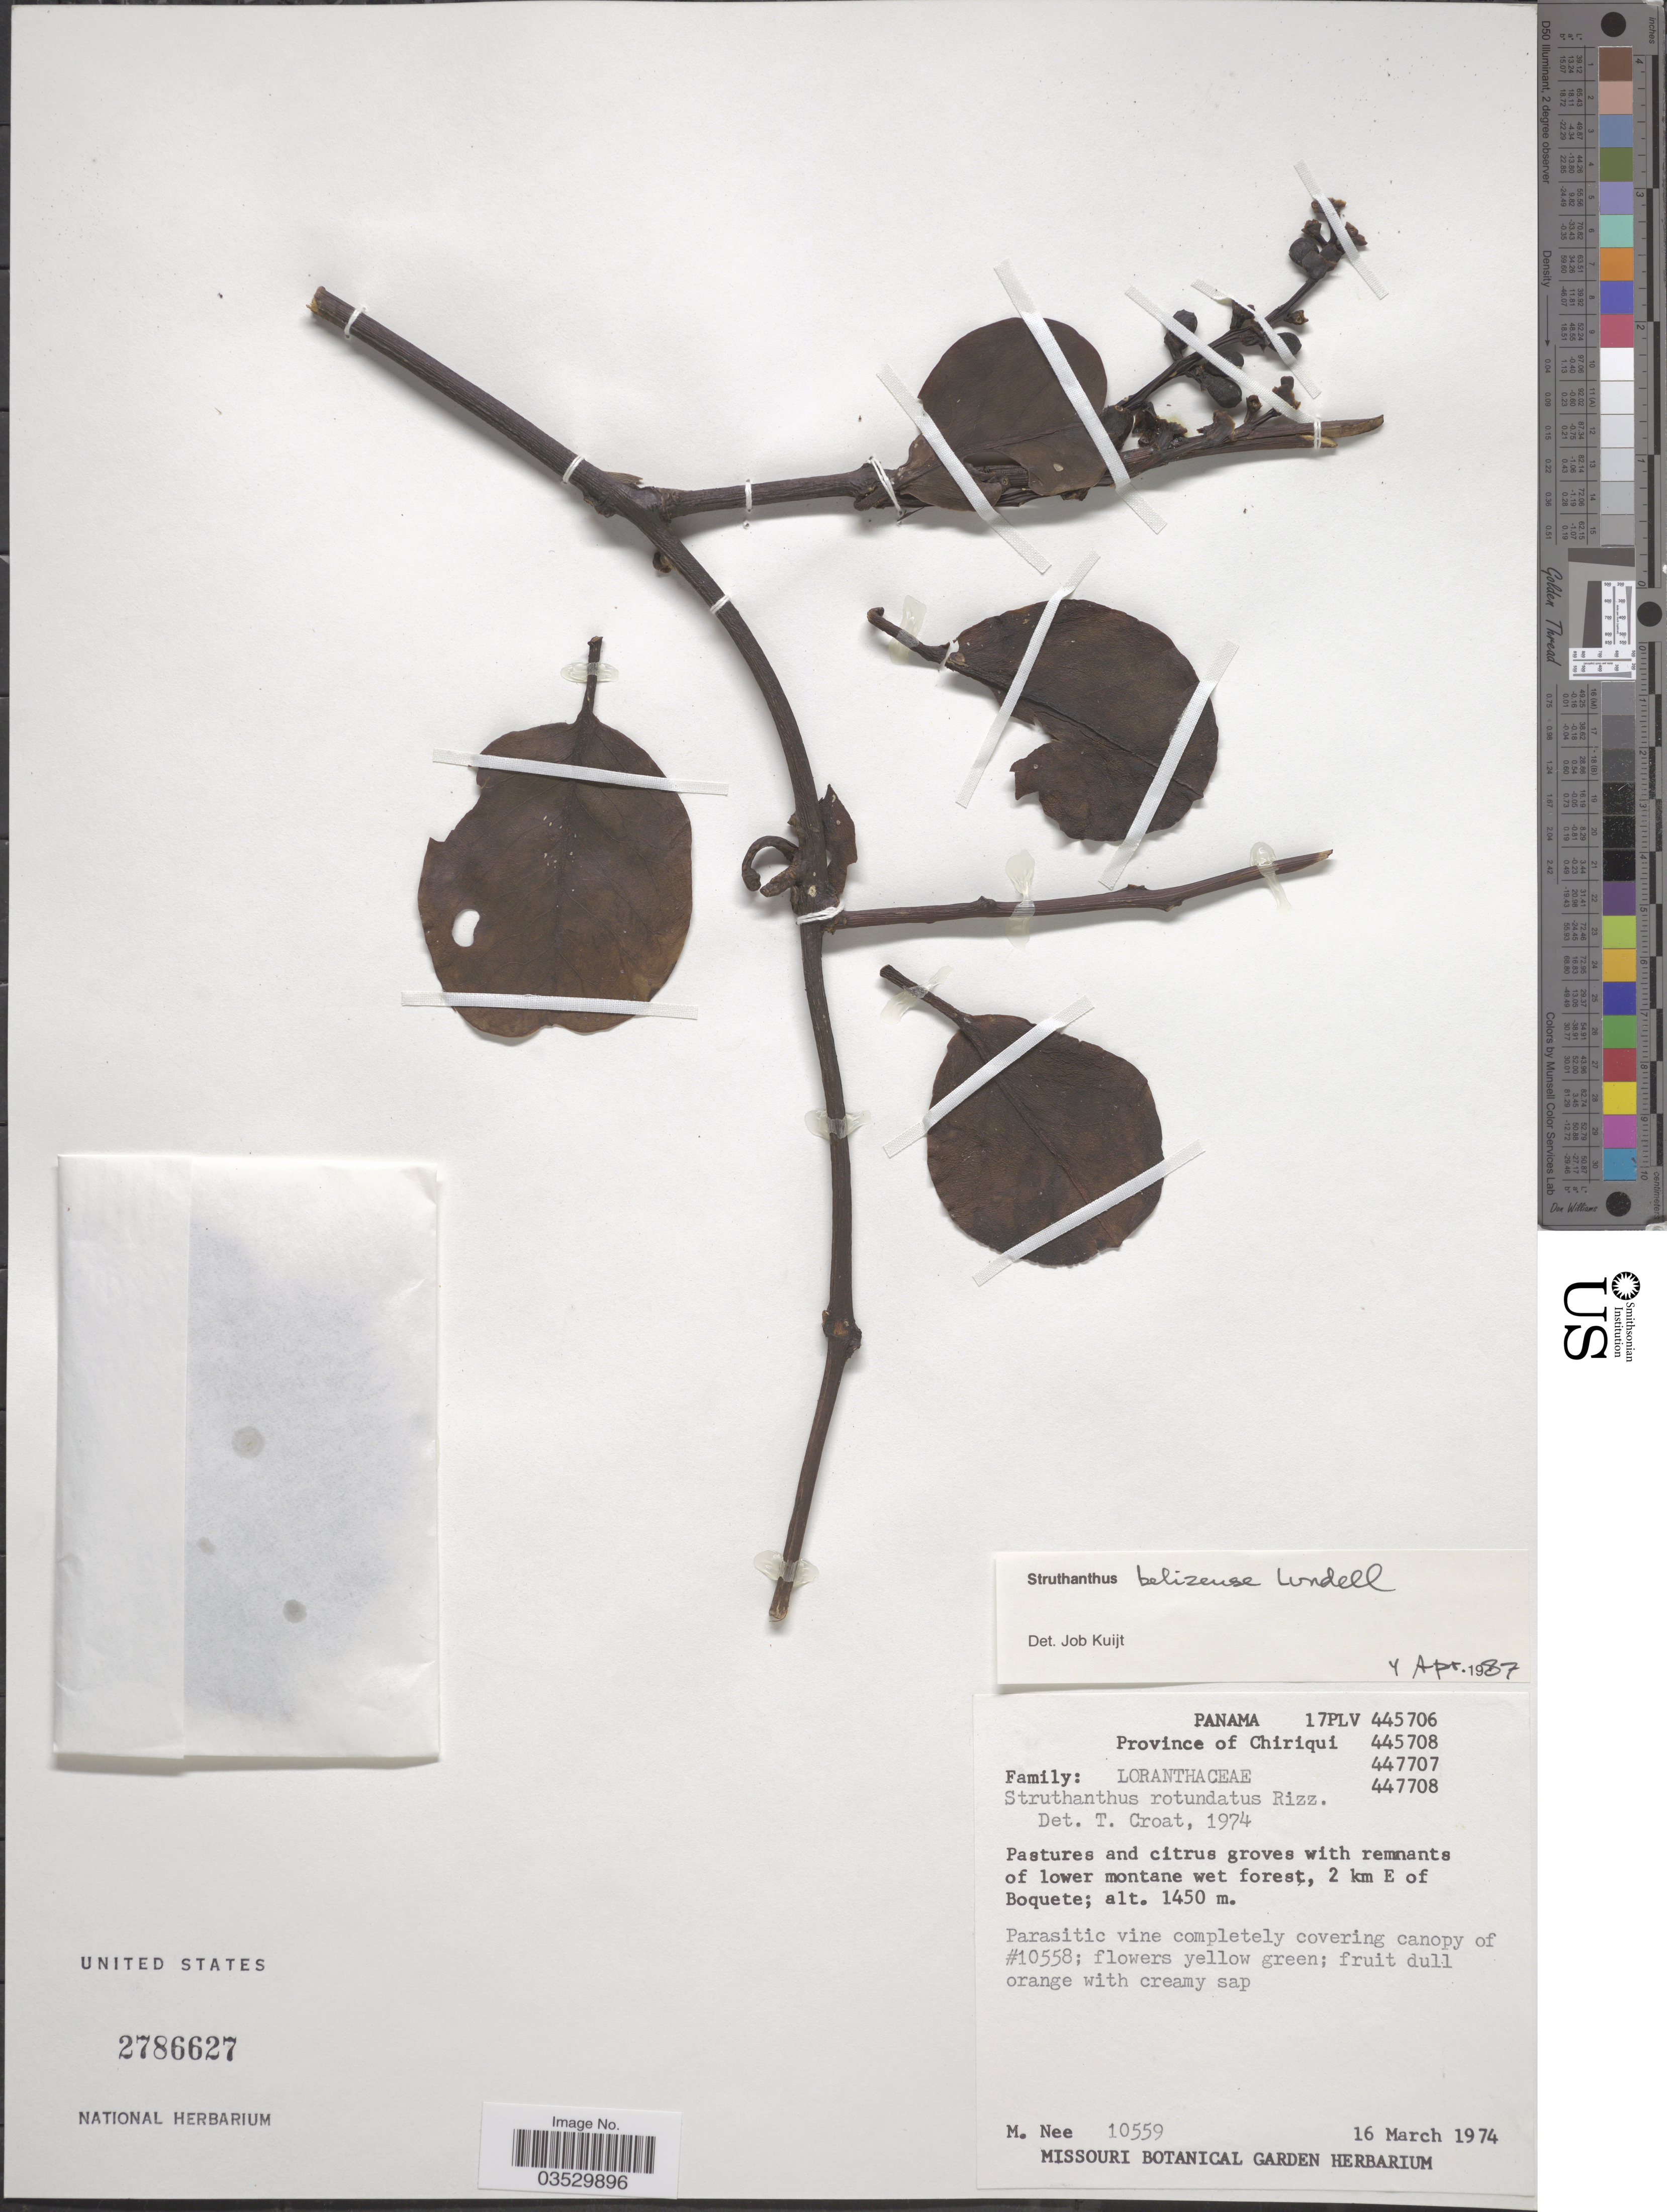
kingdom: Plantae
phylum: Tracheophyta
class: Magnoliopsida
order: Santalales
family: Loranthaceae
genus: Struthanthus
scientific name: Struthanthus belizensis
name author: Lundell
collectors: M. Nee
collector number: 10559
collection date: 1974-03-16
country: Panama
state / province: Chiriqui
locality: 2 km E of Boquete.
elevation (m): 1450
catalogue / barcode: US 2786627